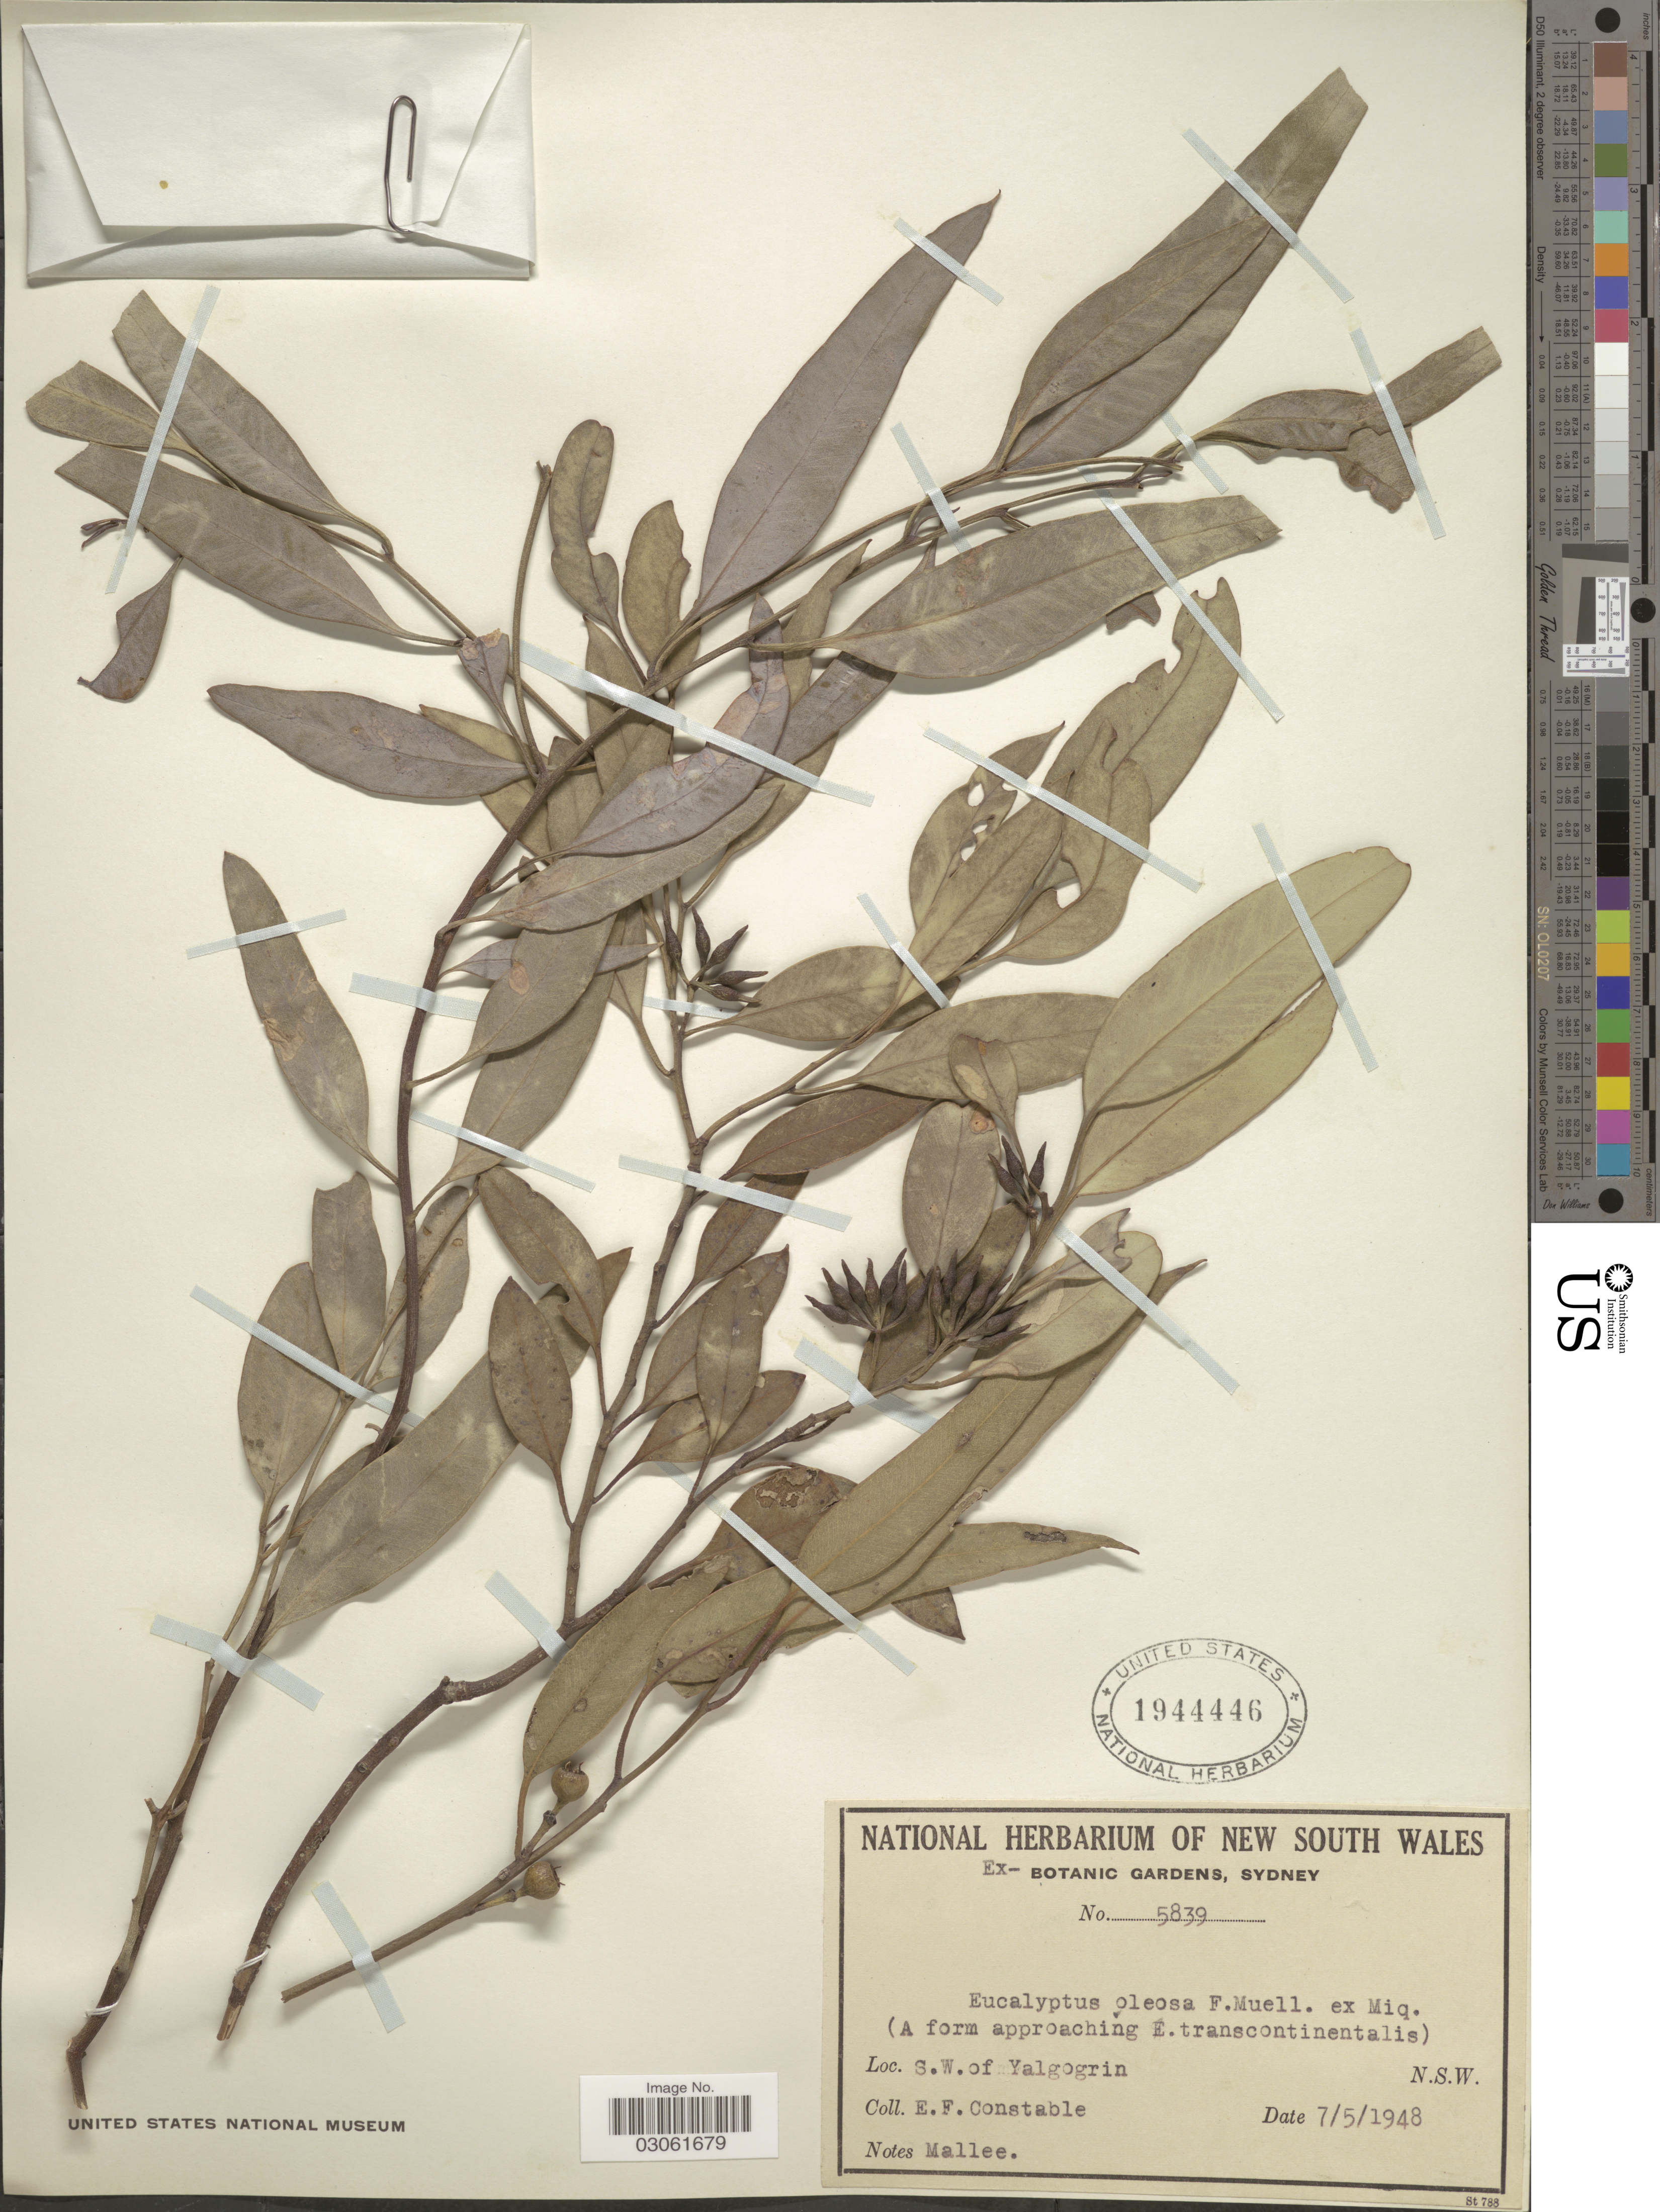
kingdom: Plantae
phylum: Tracheophyta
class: Magnoliopsida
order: Myrtales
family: Myrtaceae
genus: Eucalyptus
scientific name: Eucalyptus oleosa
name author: F. Muell. ex Miq.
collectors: E. F. Constable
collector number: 5839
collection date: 1948-05-07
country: Australia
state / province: New South Wales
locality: S.W. of Yalgogrin.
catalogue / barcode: US 1944446